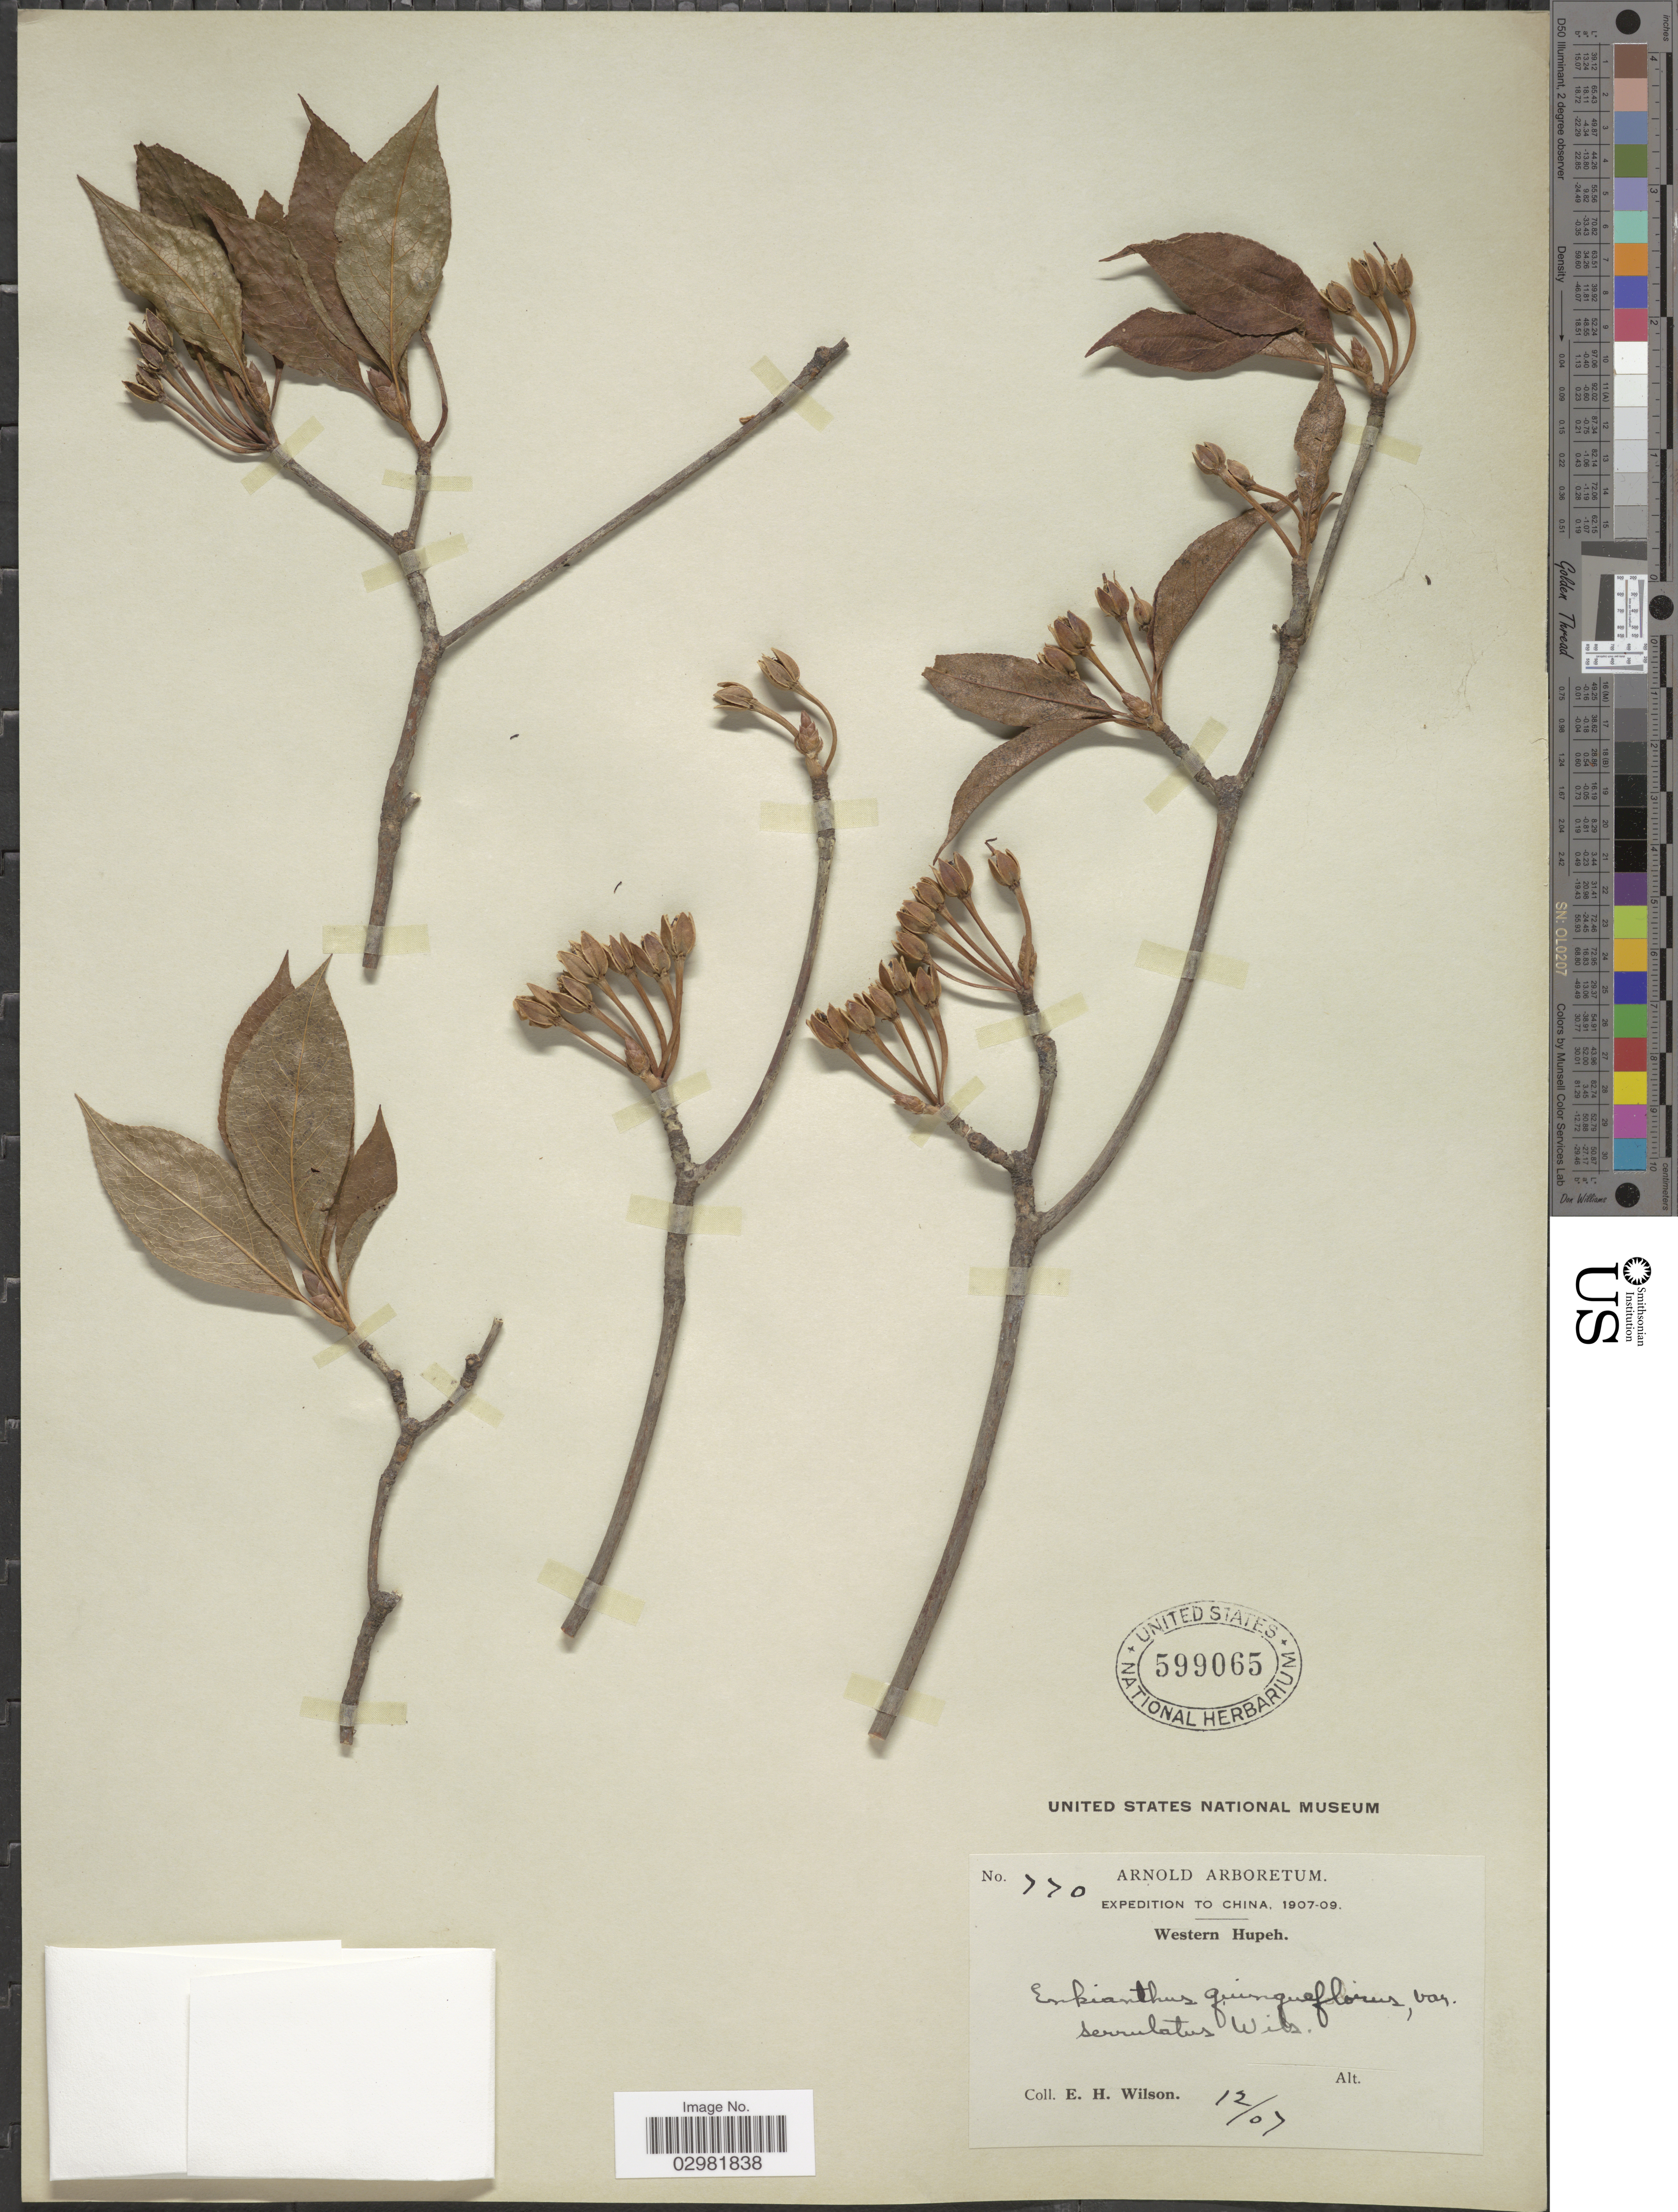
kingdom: Plantae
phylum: Tracheophyta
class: Magnoliopsida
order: Ericales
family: Ericaceae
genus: Enkianthus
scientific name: Enkianthus serrulatus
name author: (E.H. Wilson) C.K. Schneid.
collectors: E. Wilson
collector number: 770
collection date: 1907-12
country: China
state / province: Hubei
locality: Western Hupeh.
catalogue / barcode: US 599065